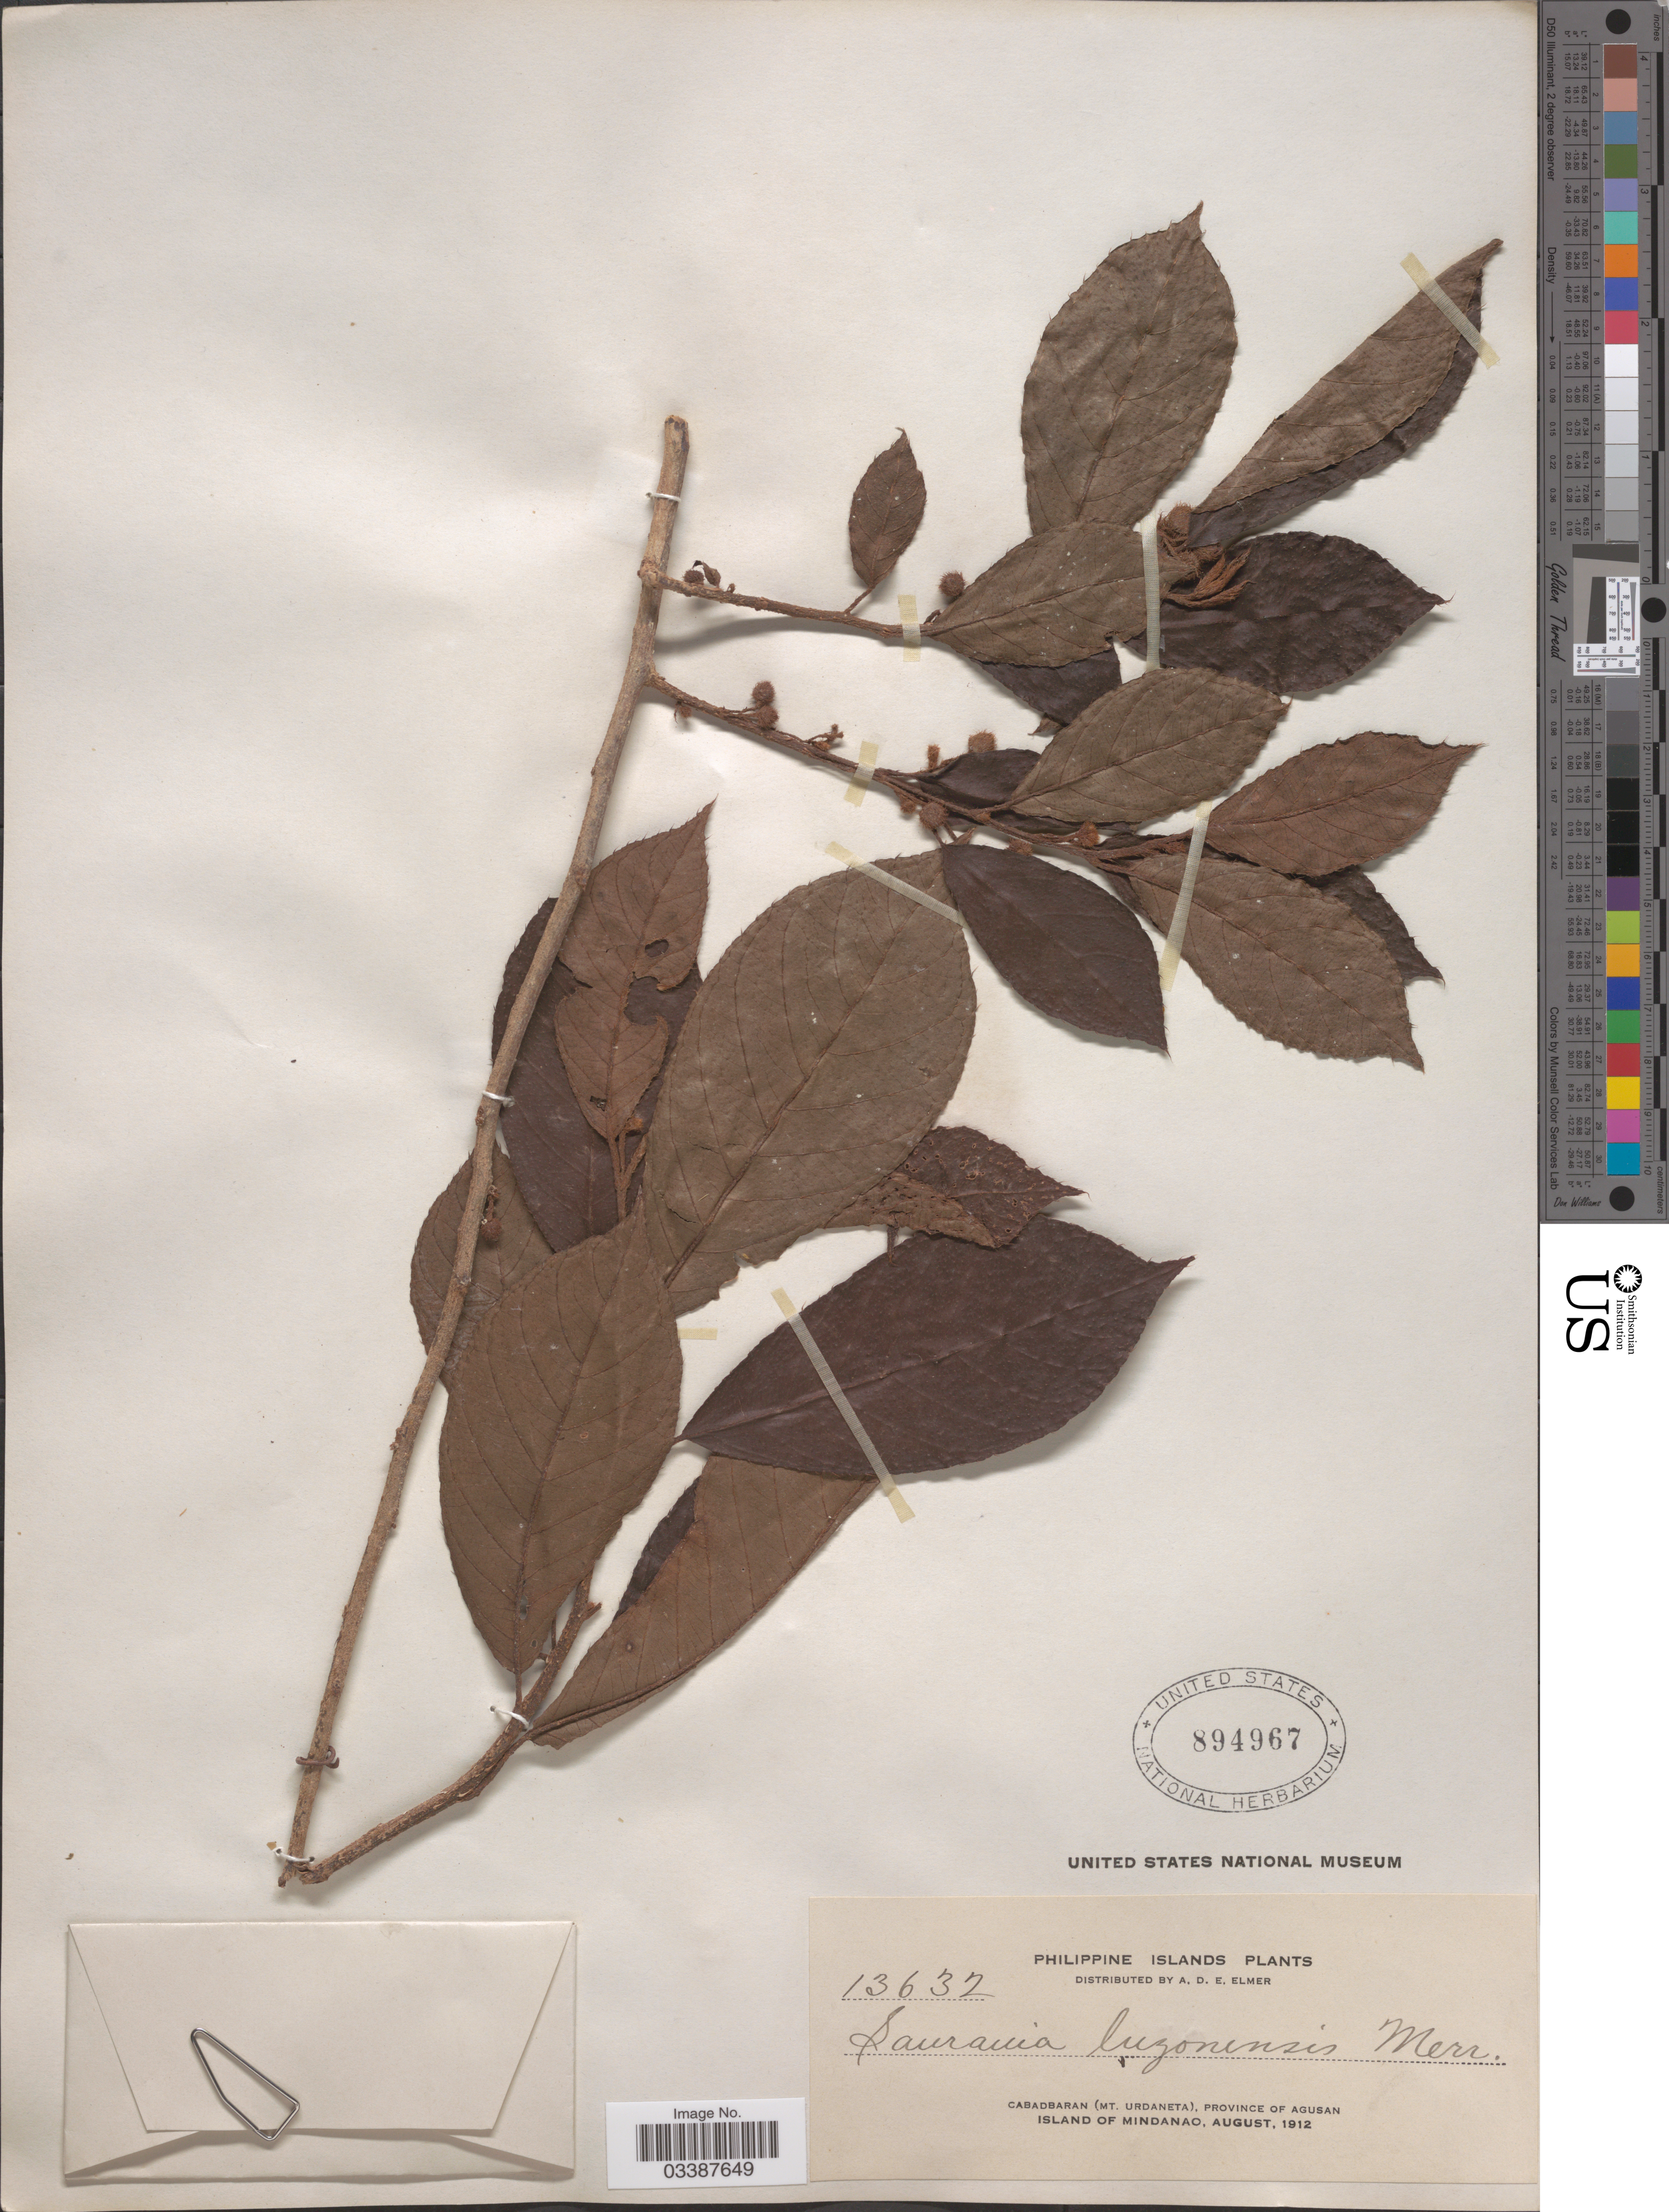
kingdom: Plantae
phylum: Tracheophyta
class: Magnoliopsida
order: Ericales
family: Actinidiaceae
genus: Saurauia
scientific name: Saurauia luzoniensis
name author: Merr.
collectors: A. D. E. Elmer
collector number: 13632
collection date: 1912-08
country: Philippines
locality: Philippine Islands, Cabadbaran (Mt. Urdaneta), Province of Agusan, Island of Mindanao.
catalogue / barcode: US 894967